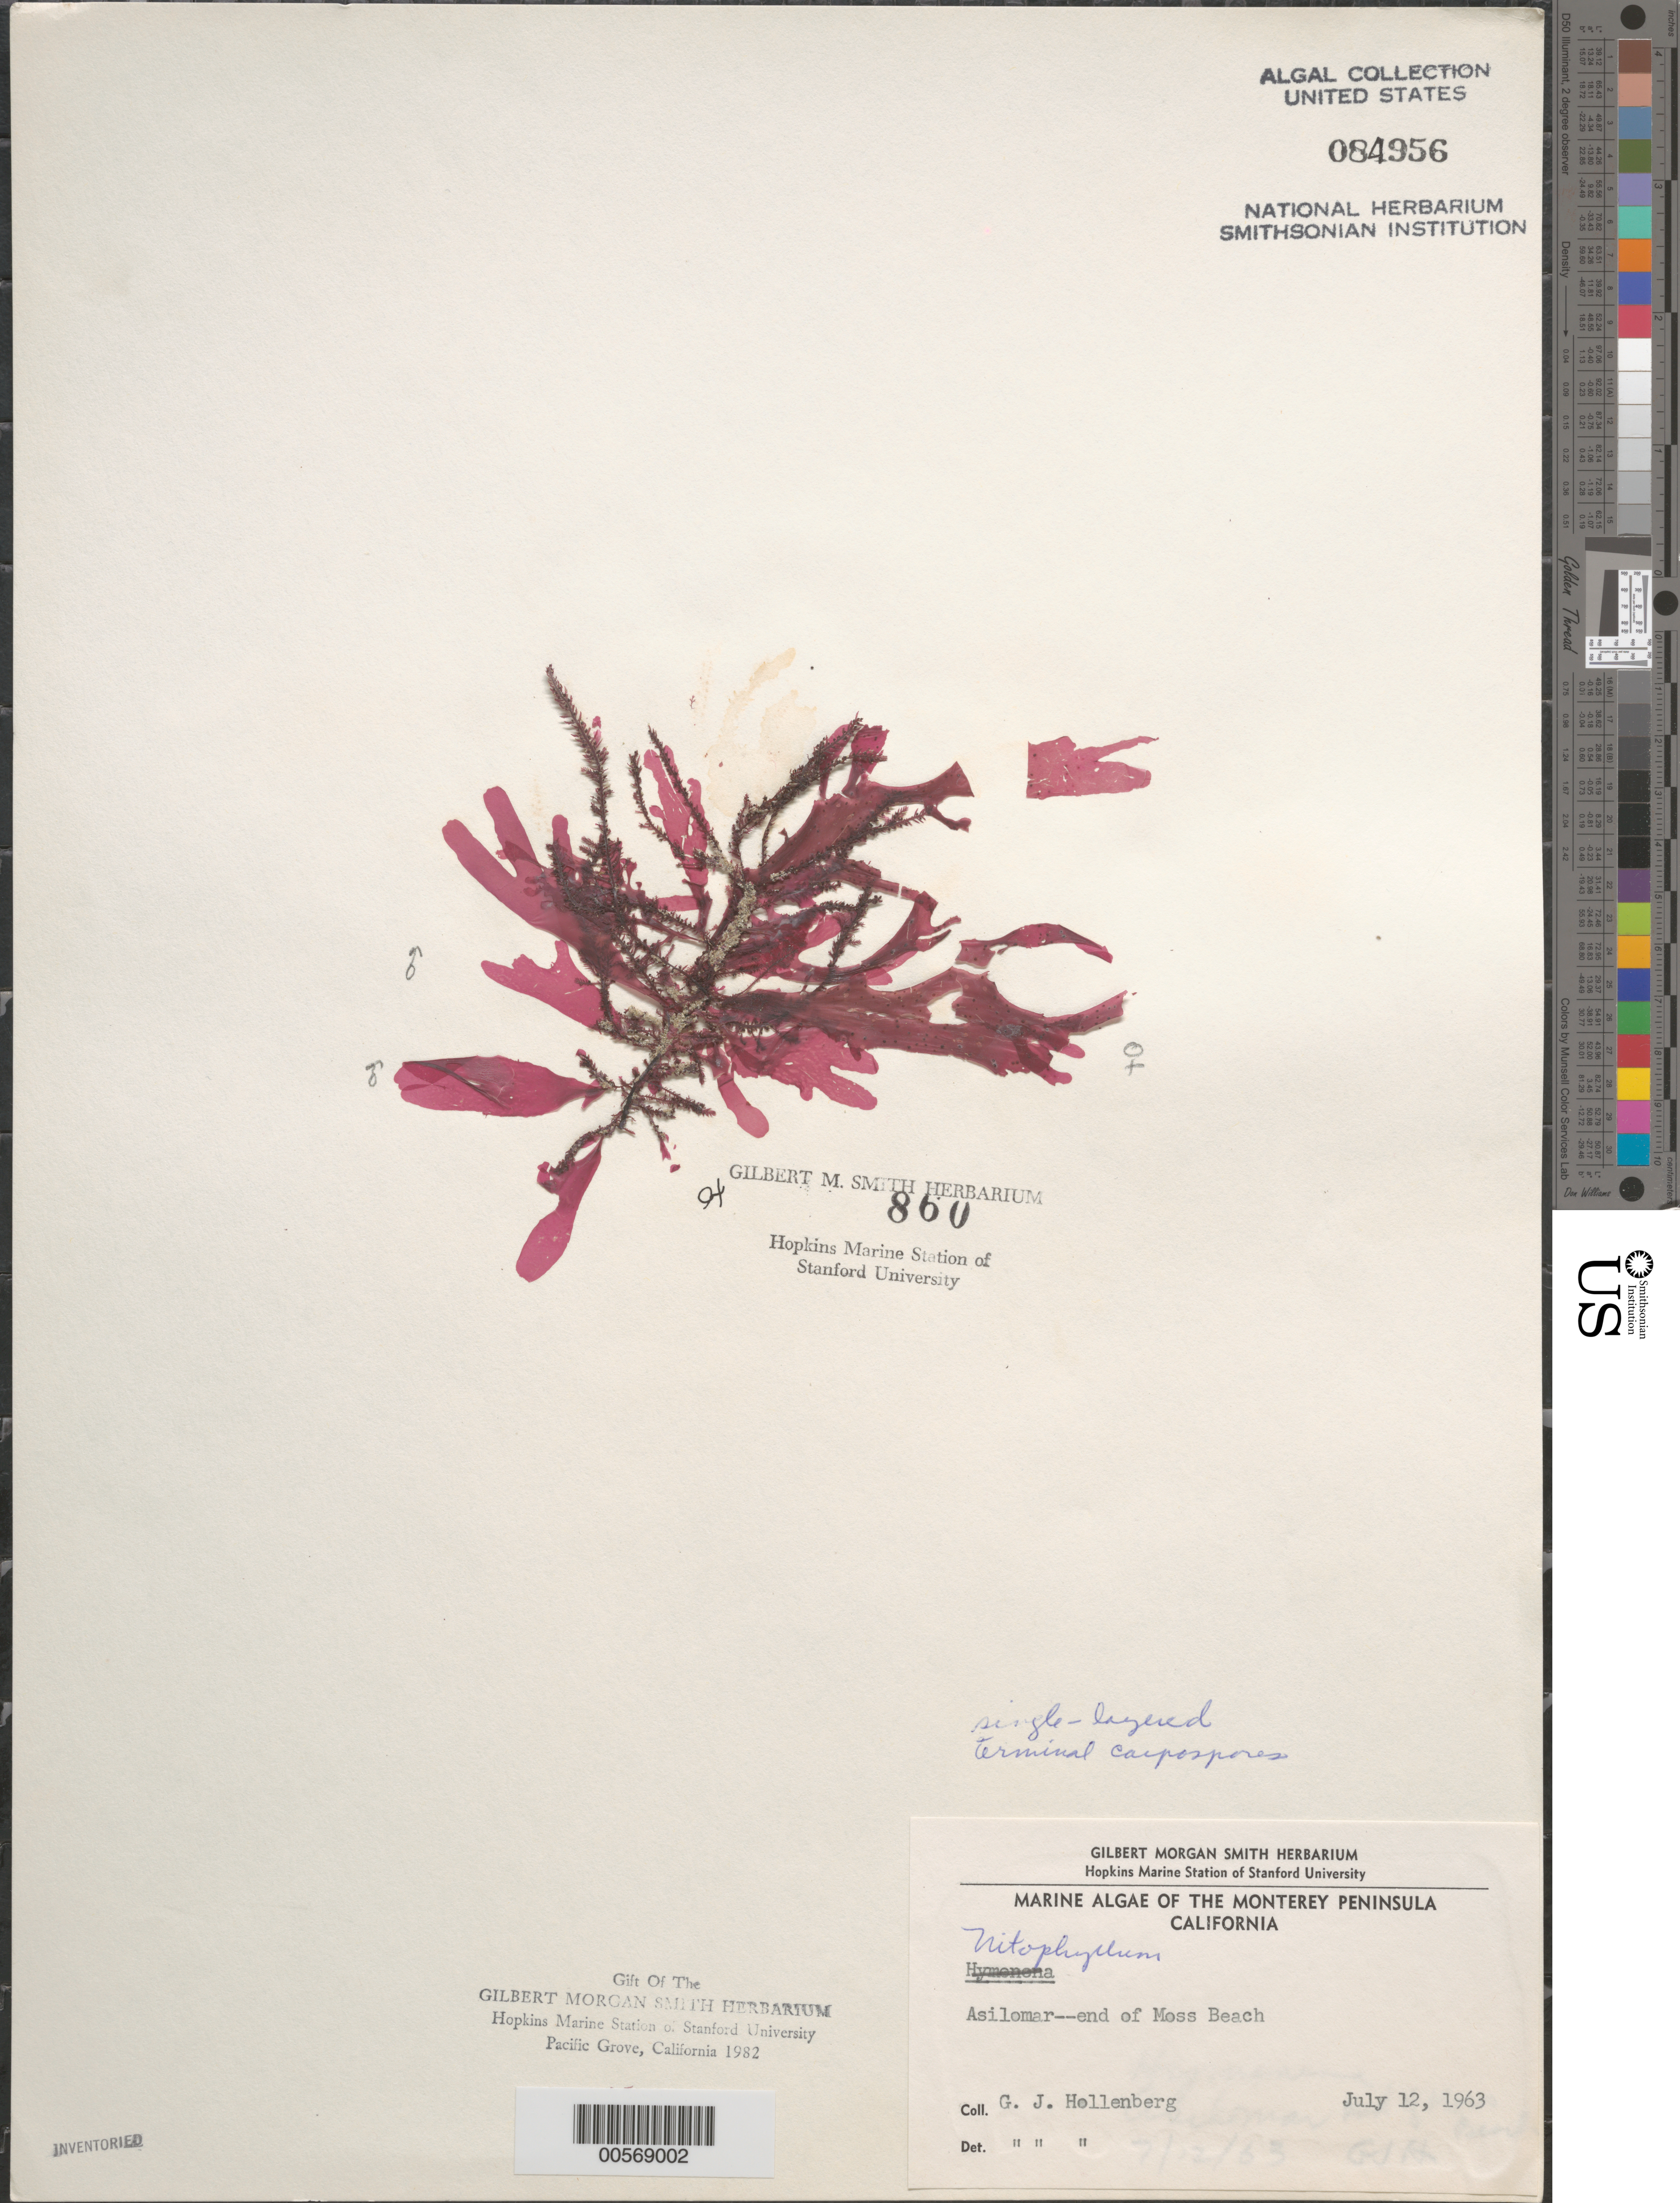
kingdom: Plantae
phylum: Rhodophyta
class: Florideophyceae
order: Ceramiales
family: Delesseriaceae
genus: Nitophyllum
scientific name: Nitophyllum sp.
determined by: Hollenberg, George J.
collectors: G. Hollenberg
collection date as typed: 12 Jul 1963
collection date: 1963-07-12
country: United States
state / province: California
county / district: Monterey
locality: Moss Beach, near Asilomar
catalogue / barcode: US 84956